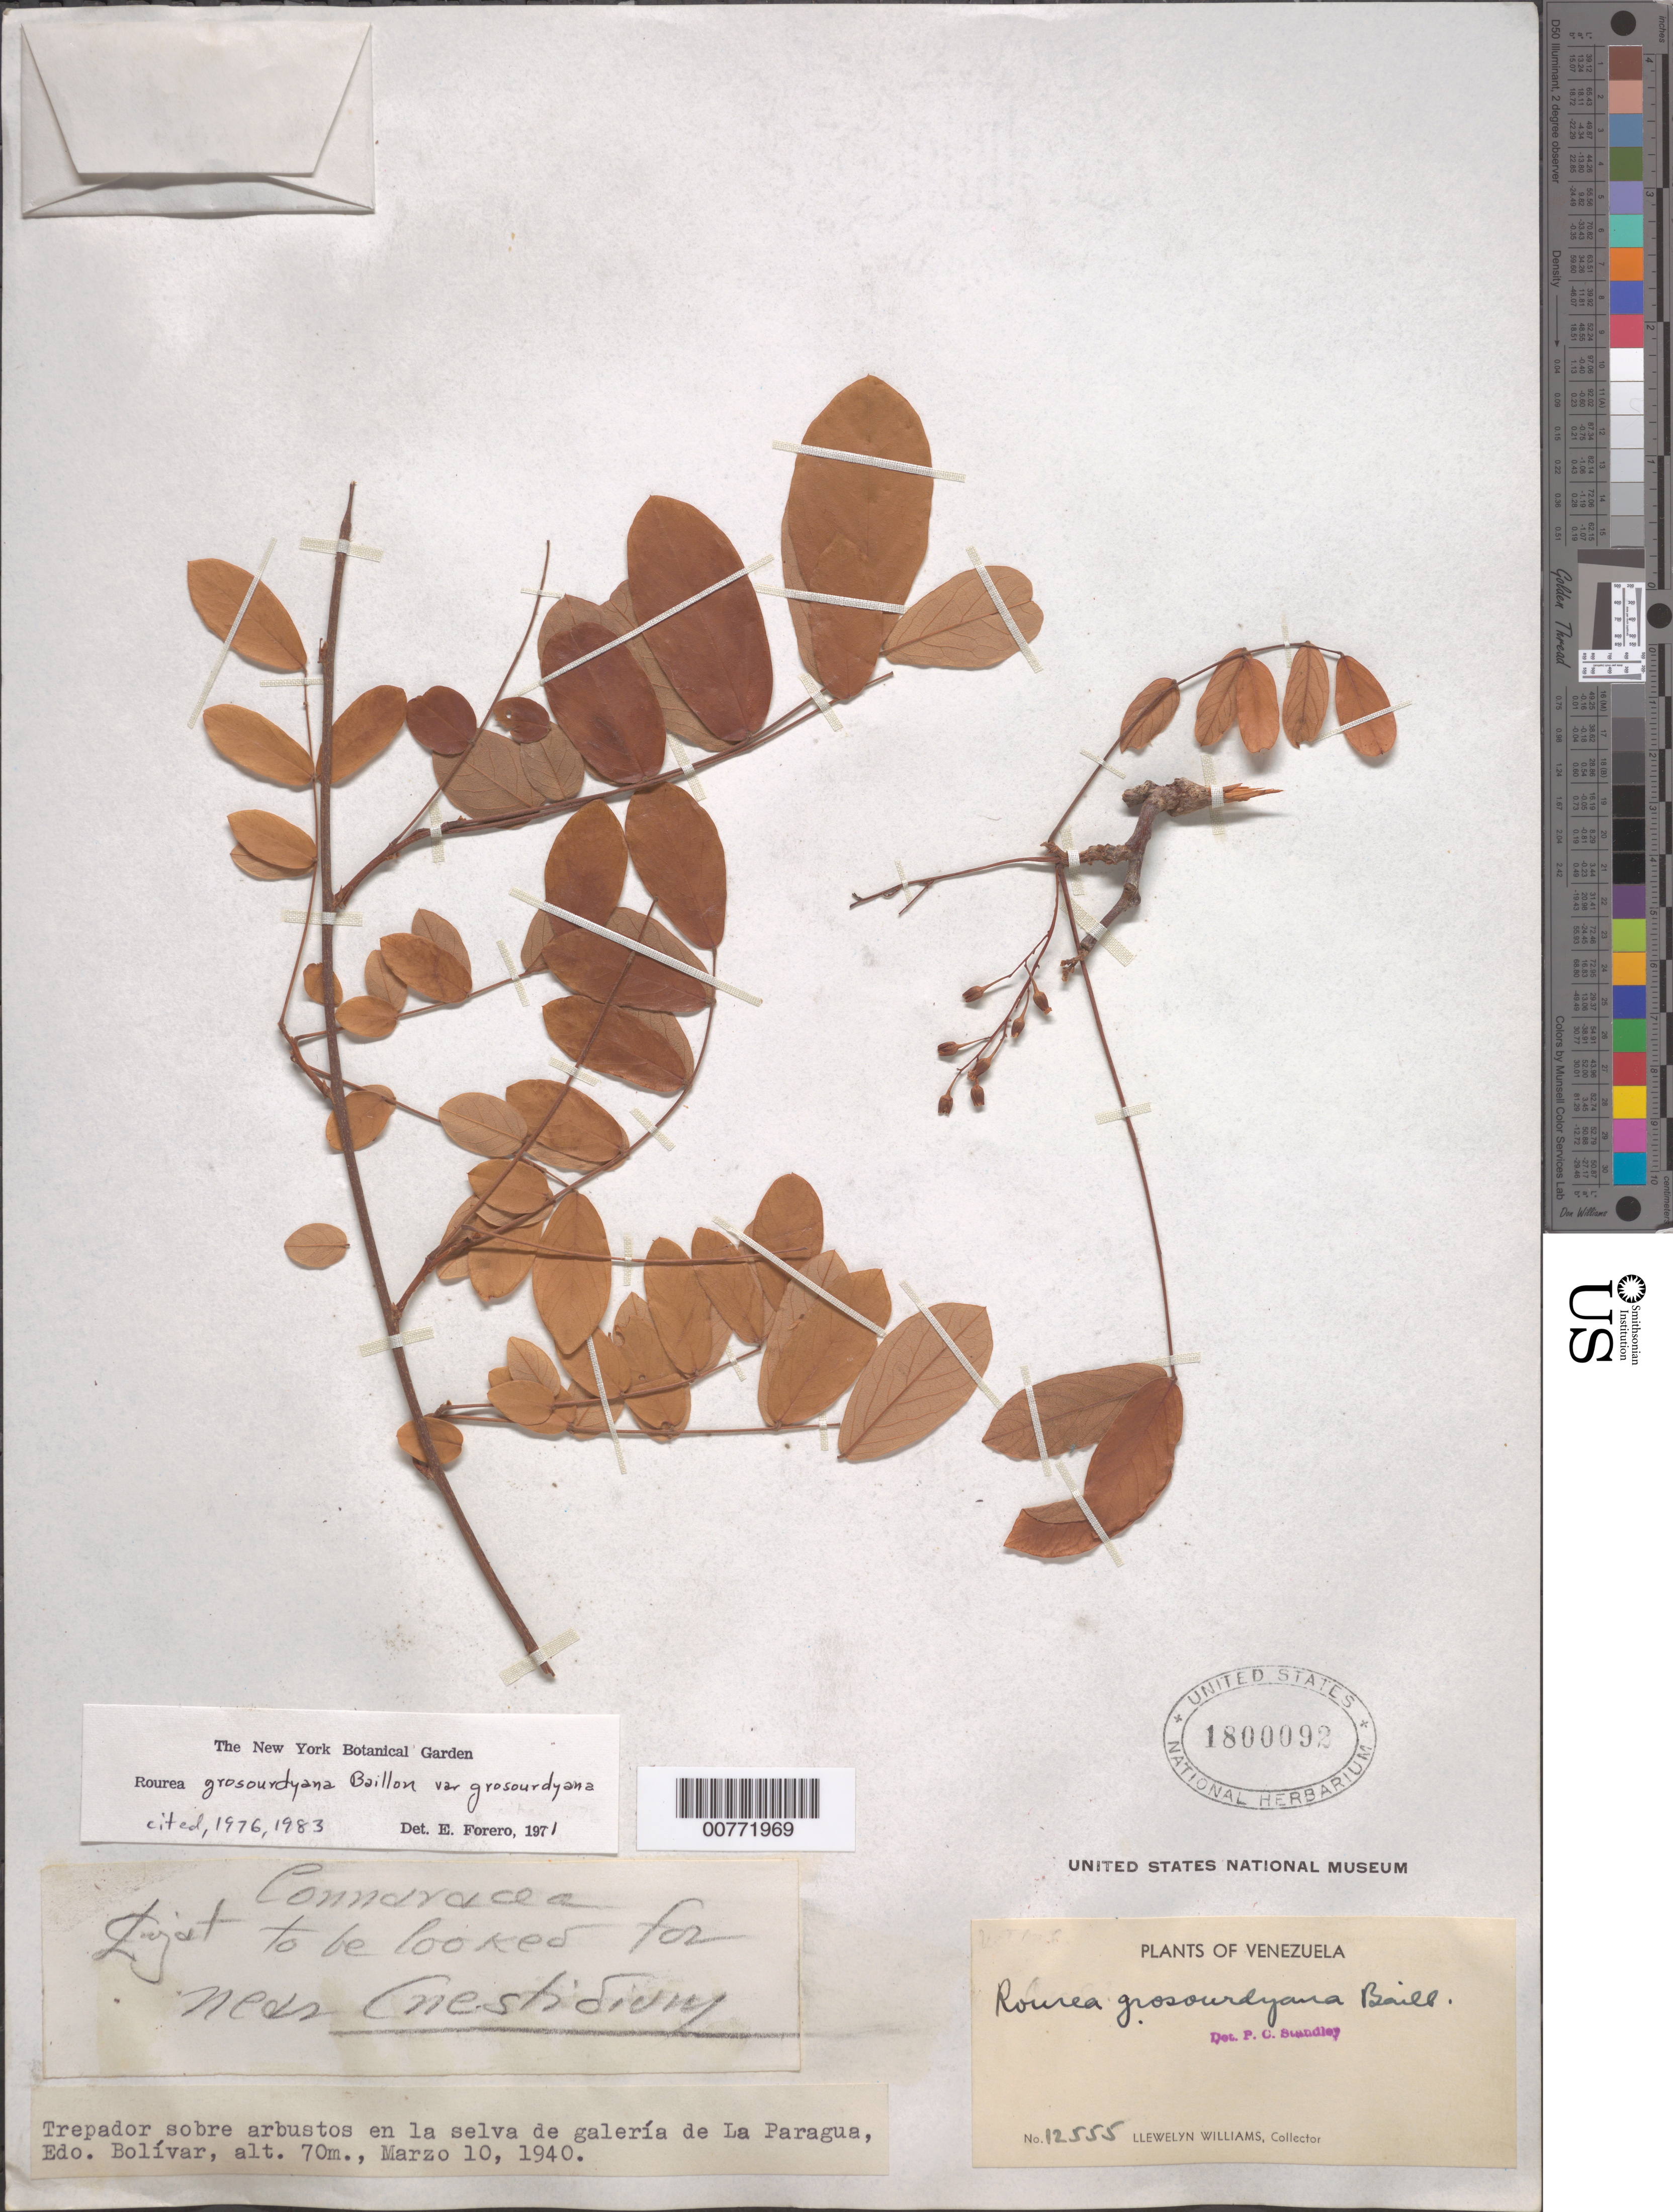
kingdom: Plantae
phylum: Tracheophyta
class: Magnoliopsida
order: Oxalidales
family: Connaraceae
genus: Rourea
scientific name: Rourea grosourdyana var. grosourdyana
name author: Baill.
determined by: Forero, E.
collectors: Ll. Williams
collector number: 12555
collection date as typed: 10-Mar-40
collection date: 1940-03-10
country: Venezuela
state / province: Bolívar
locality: La Paragua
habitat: Selva de galería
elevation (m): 70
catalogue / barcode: US 1800092